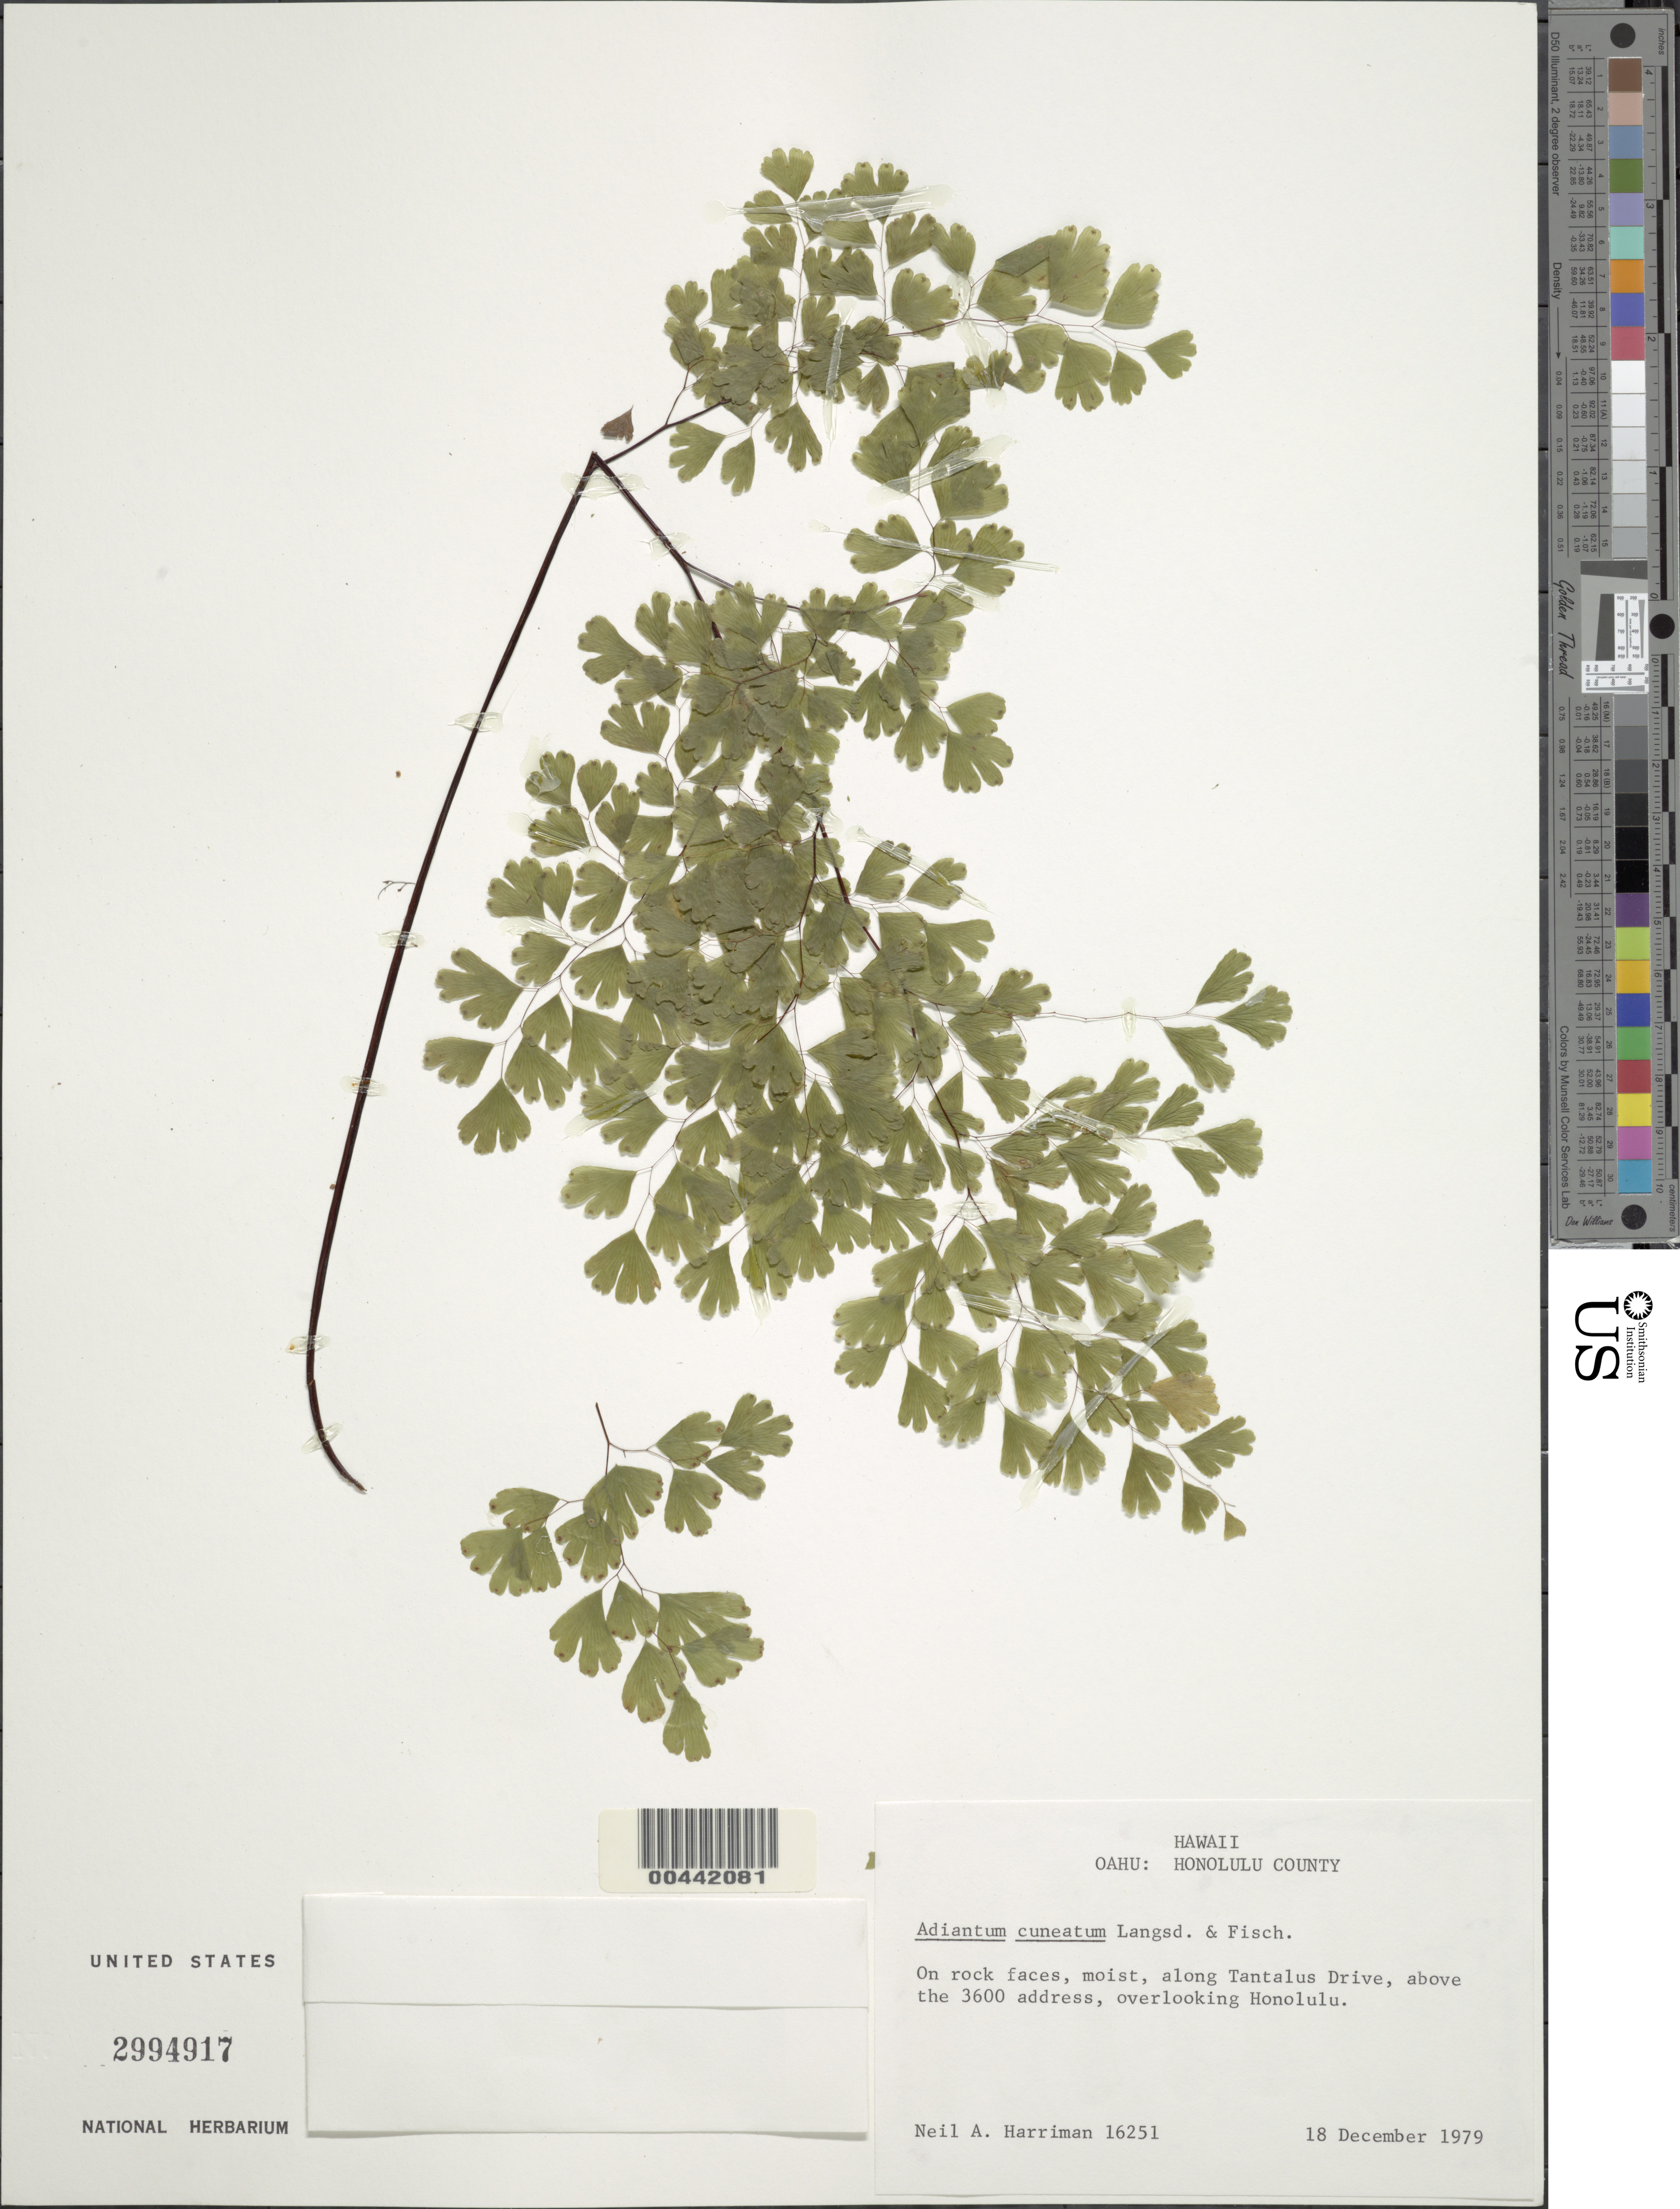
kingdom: Plantae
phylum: Tracheophyta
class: Polypodiopsida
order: Polypodiales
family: Pteridaceae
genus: Adiantum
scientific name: Adiantum raddianum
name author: C. Presl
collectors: N. A. Harriman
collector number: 16251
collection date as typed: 18 Dec 1979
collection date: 1979-12-18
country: United States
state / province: Hawaii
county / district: Honolulu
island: Oahu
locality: Along Tantalus Drive, above the 3600 address, overlooking Honolulu, Honolulu County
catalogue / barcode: US 2994917